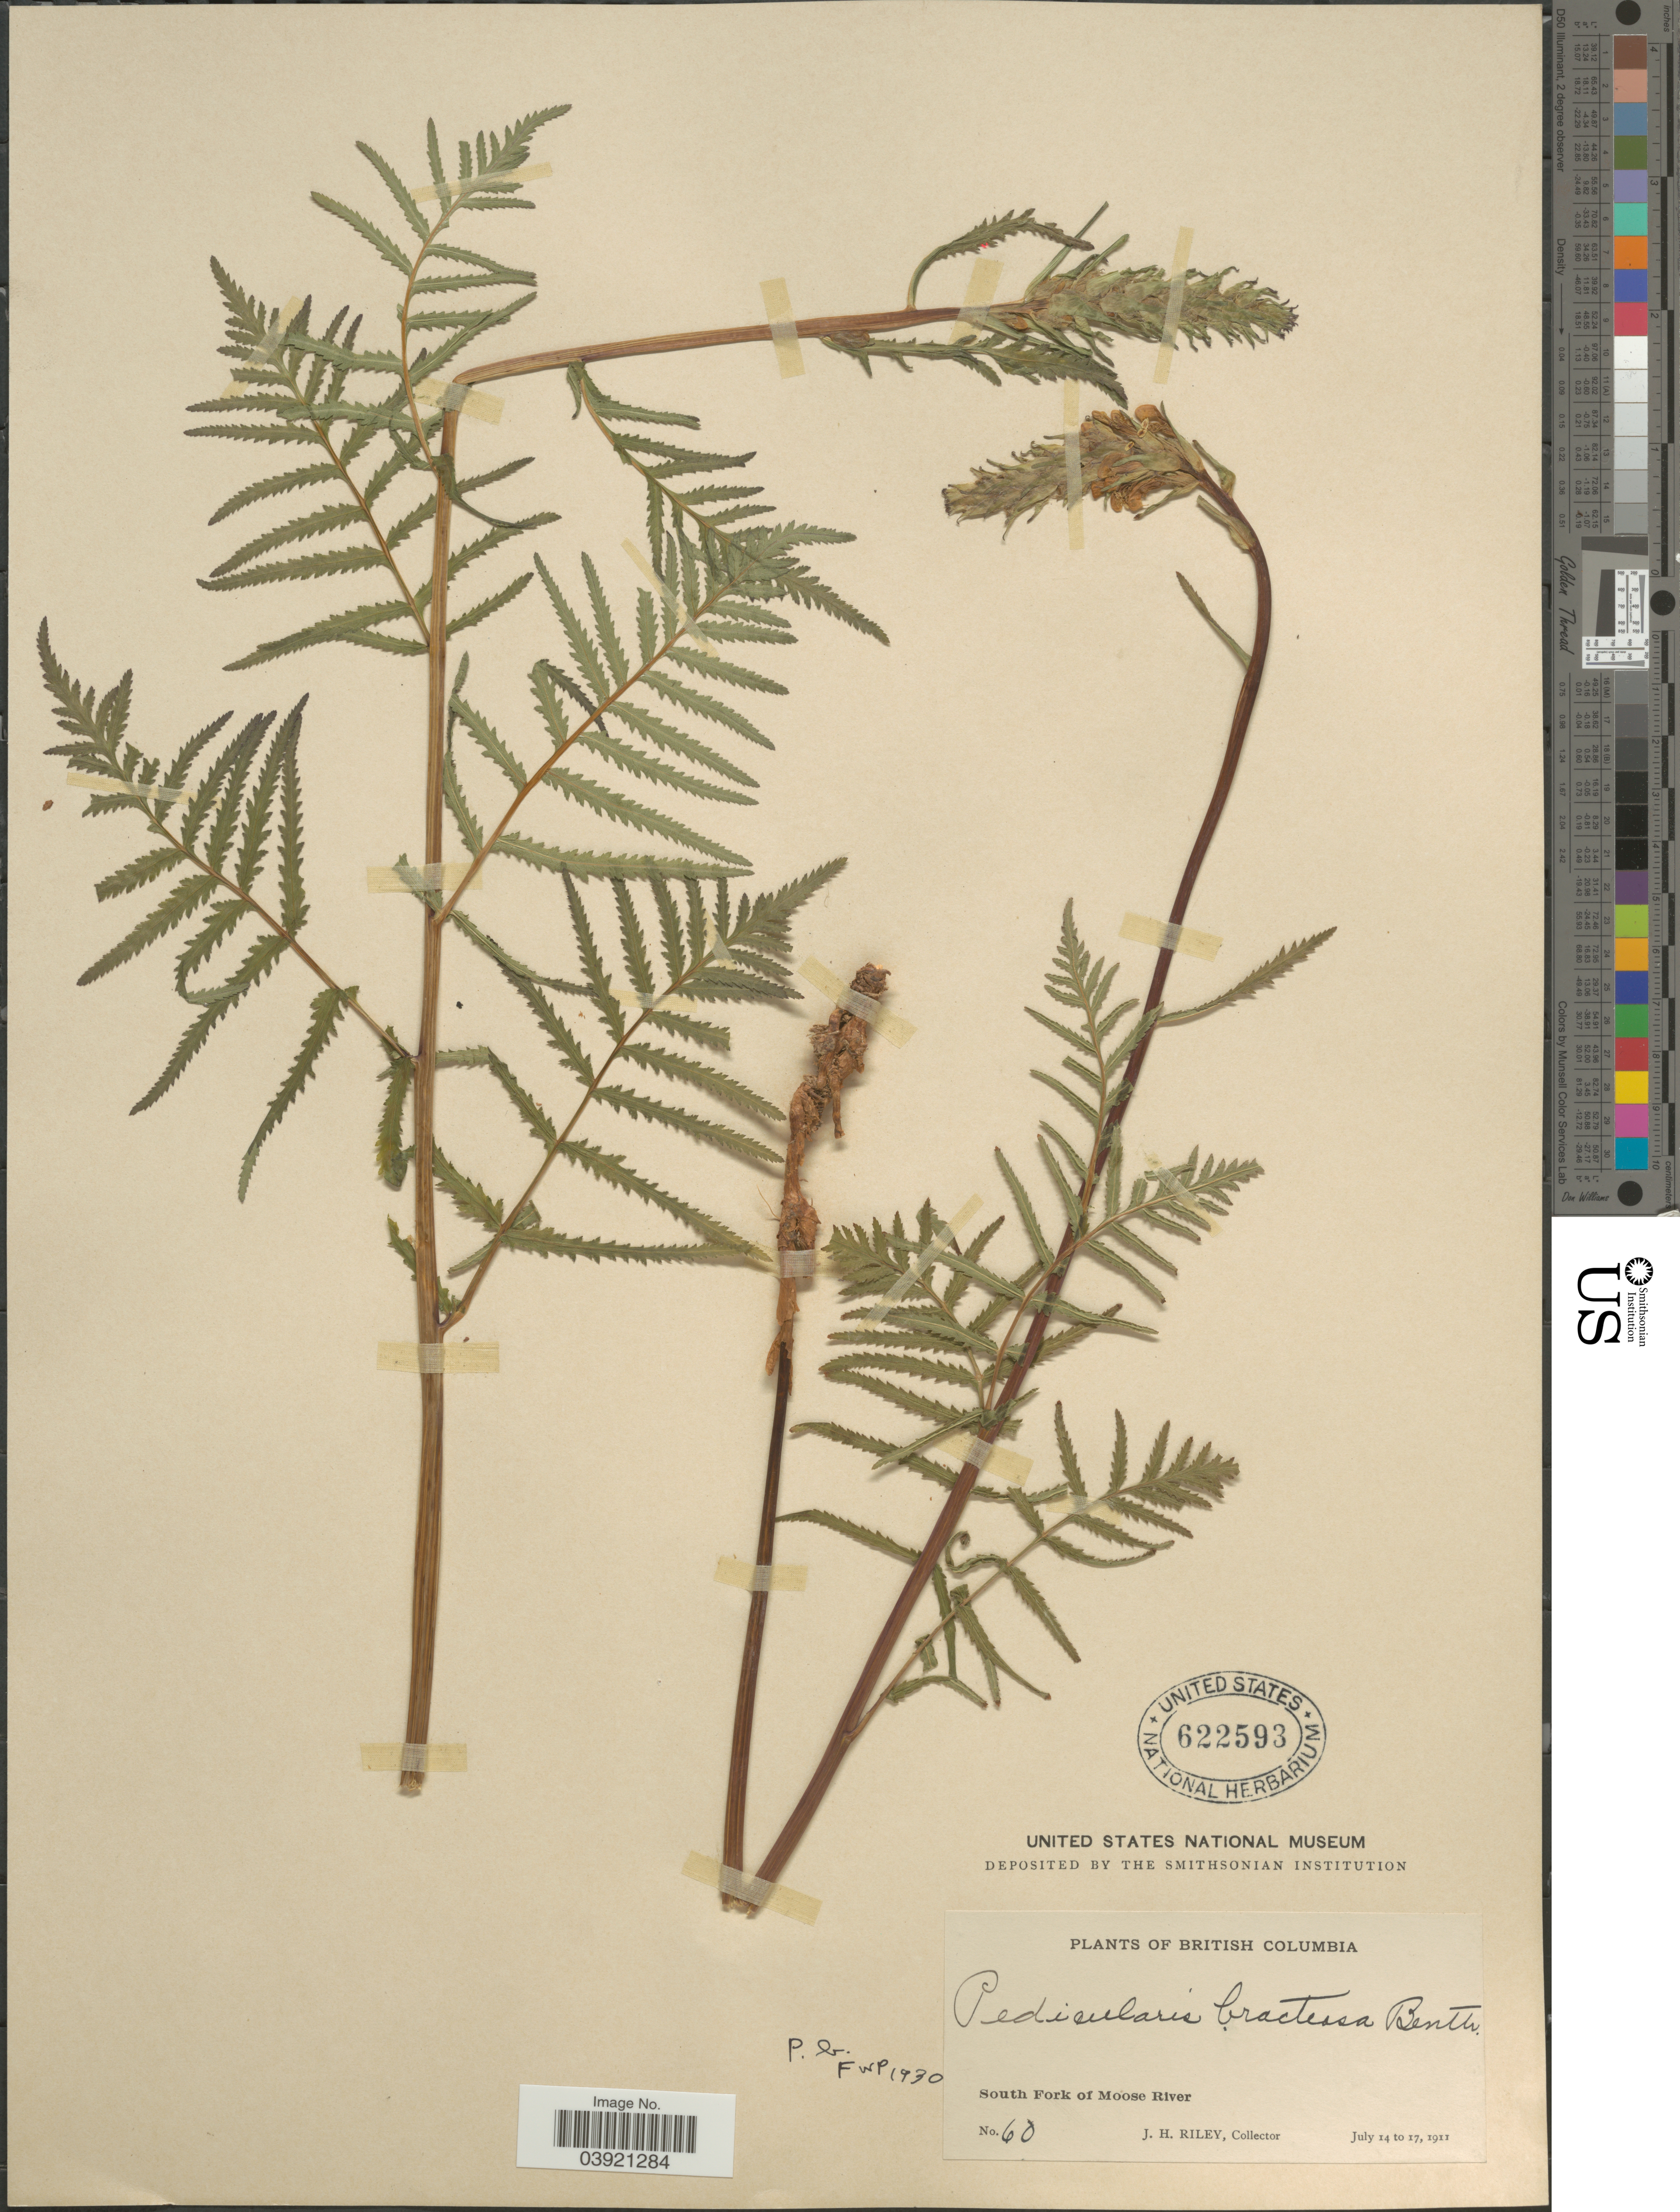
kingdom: Plantae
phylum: Tracheophyta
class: Magnoliopsida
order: Lamiales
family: Orobanchaceae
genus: Pedicularis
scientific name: Pedicularis bracteosa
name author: Benth.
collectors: J. H. Riley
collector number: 60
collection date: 1911-07-14/1911-07-17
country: Canada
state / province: British Columbia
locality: South Fork of Moose River.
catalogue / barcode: US 622593